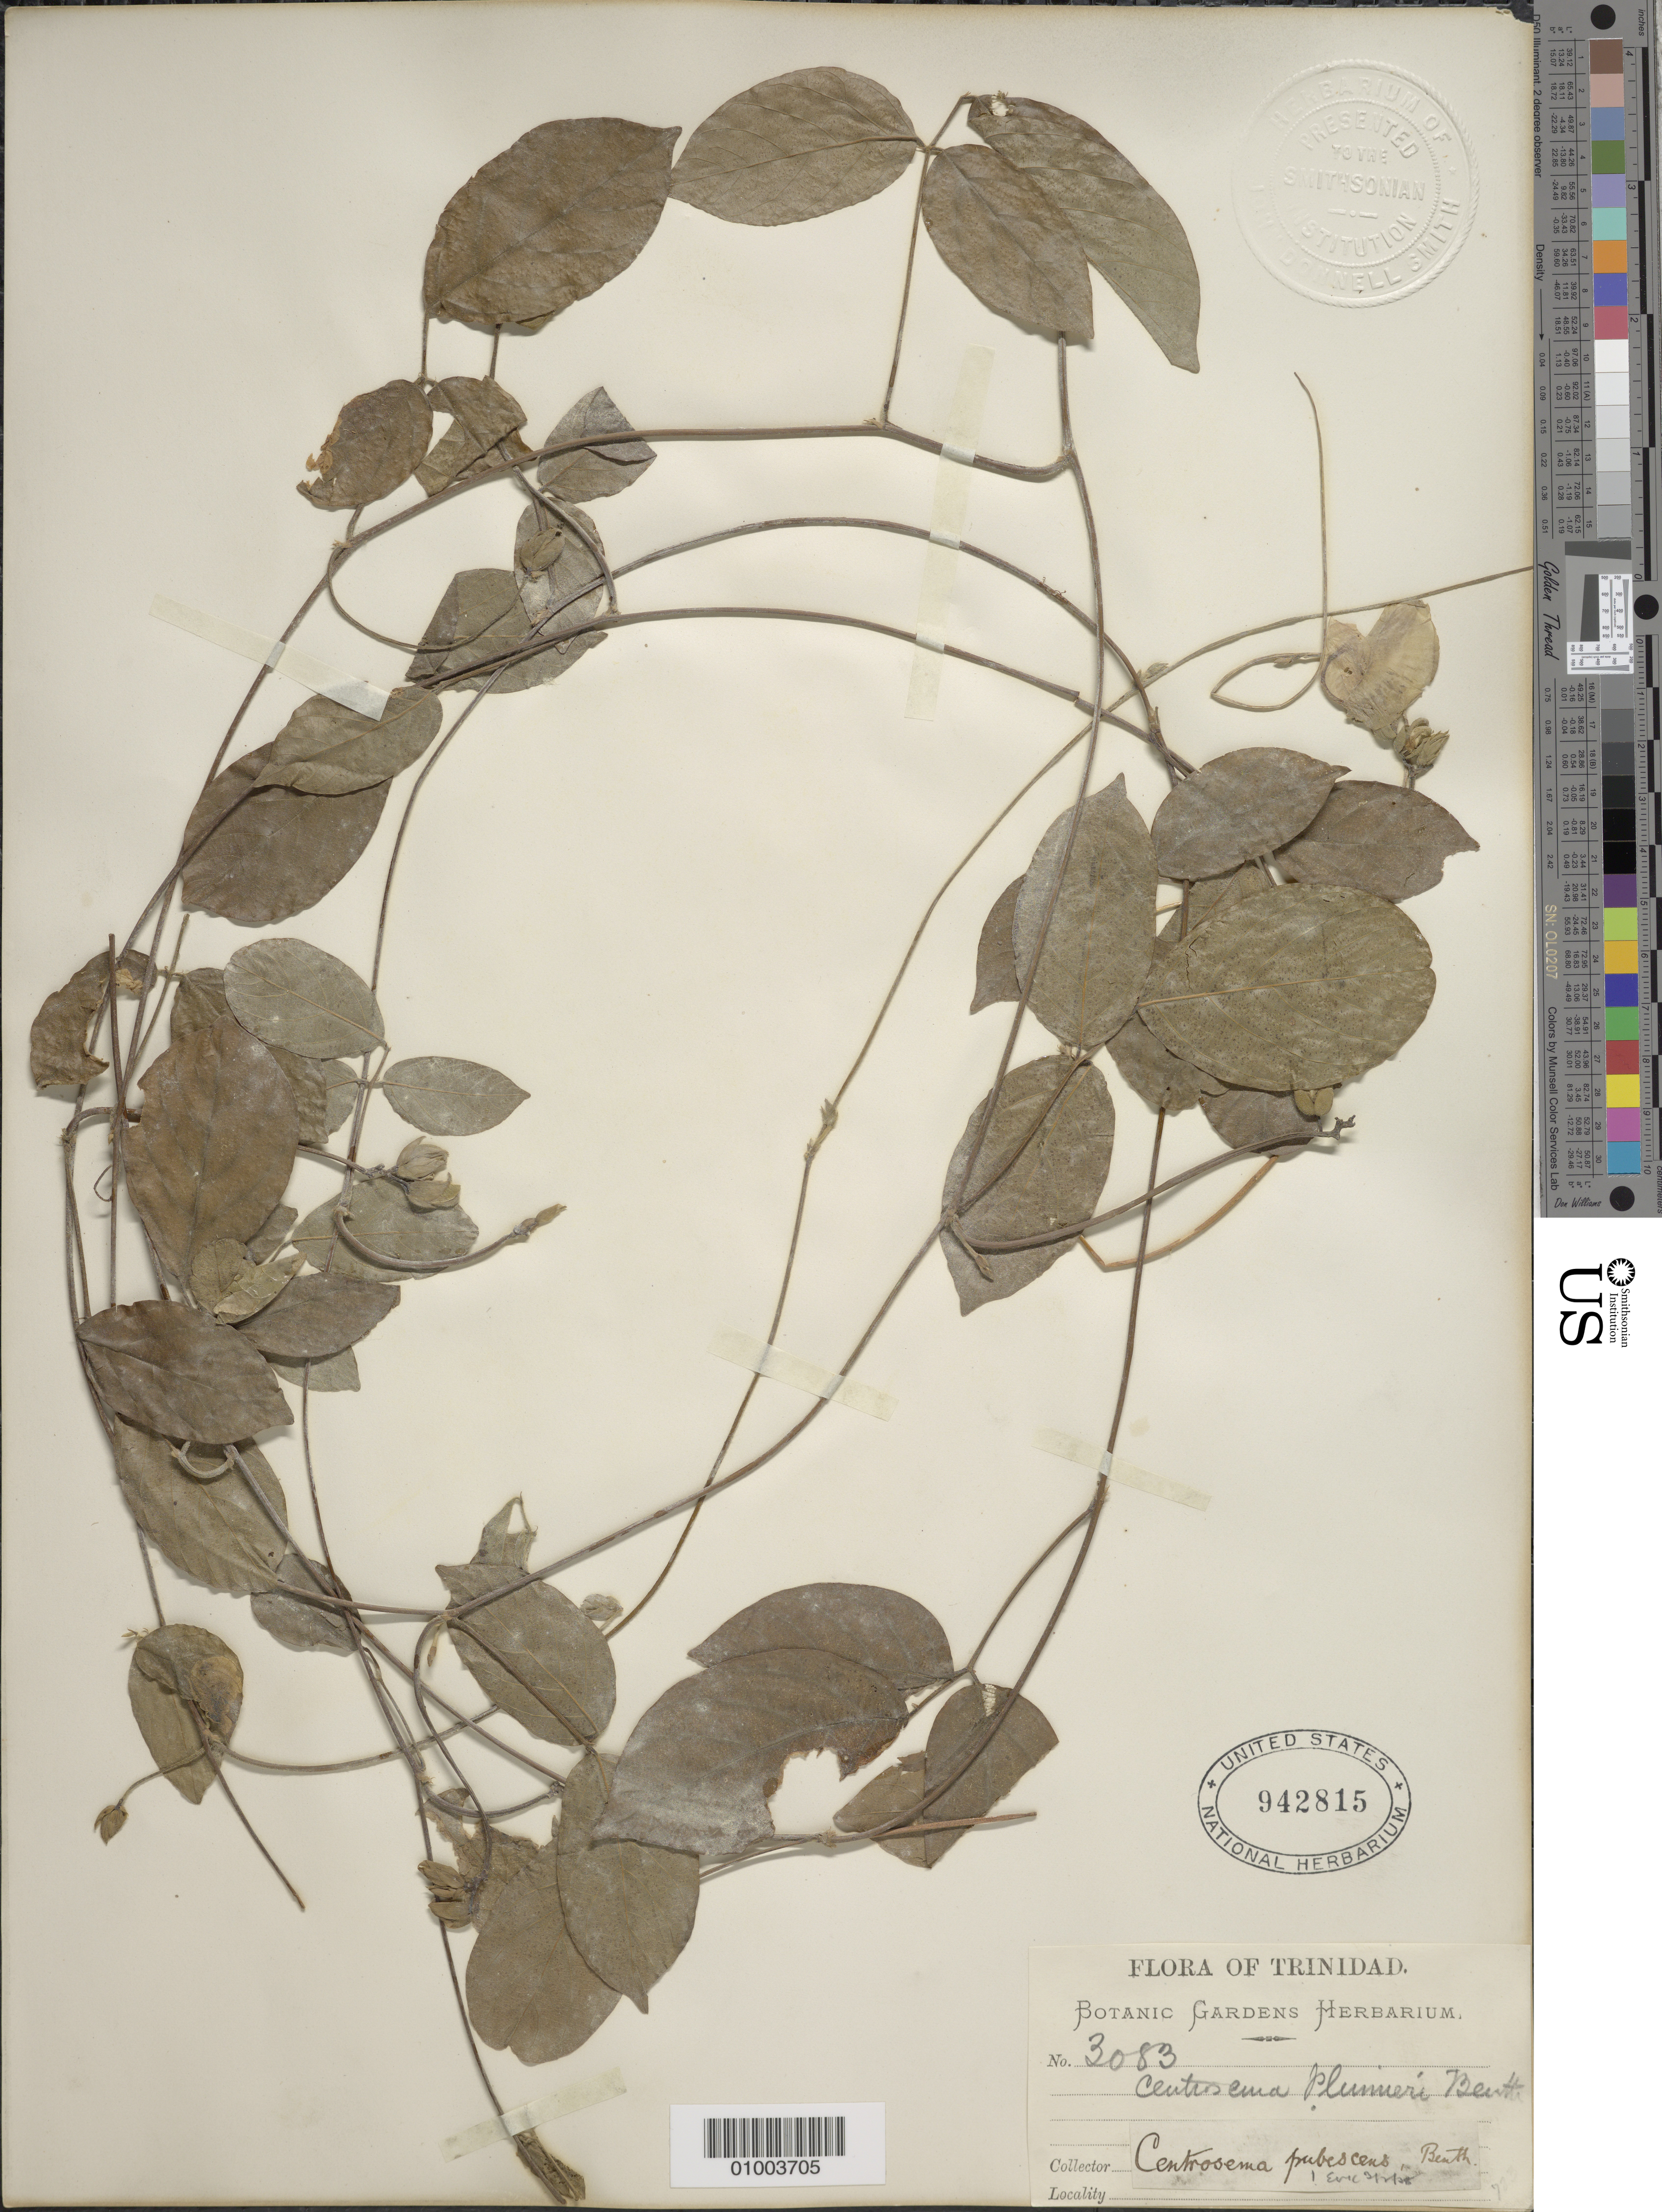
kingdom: Plantae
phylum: Tracheophyta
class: Magnoliopsida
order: Fabales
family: Fabaceae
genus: Centrosema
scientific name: Centrosema pubescens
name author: Benth.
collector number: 3083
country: Trinidad and Tobago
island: Trinidad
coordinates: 0 N, 0 E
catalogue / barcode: US 942815